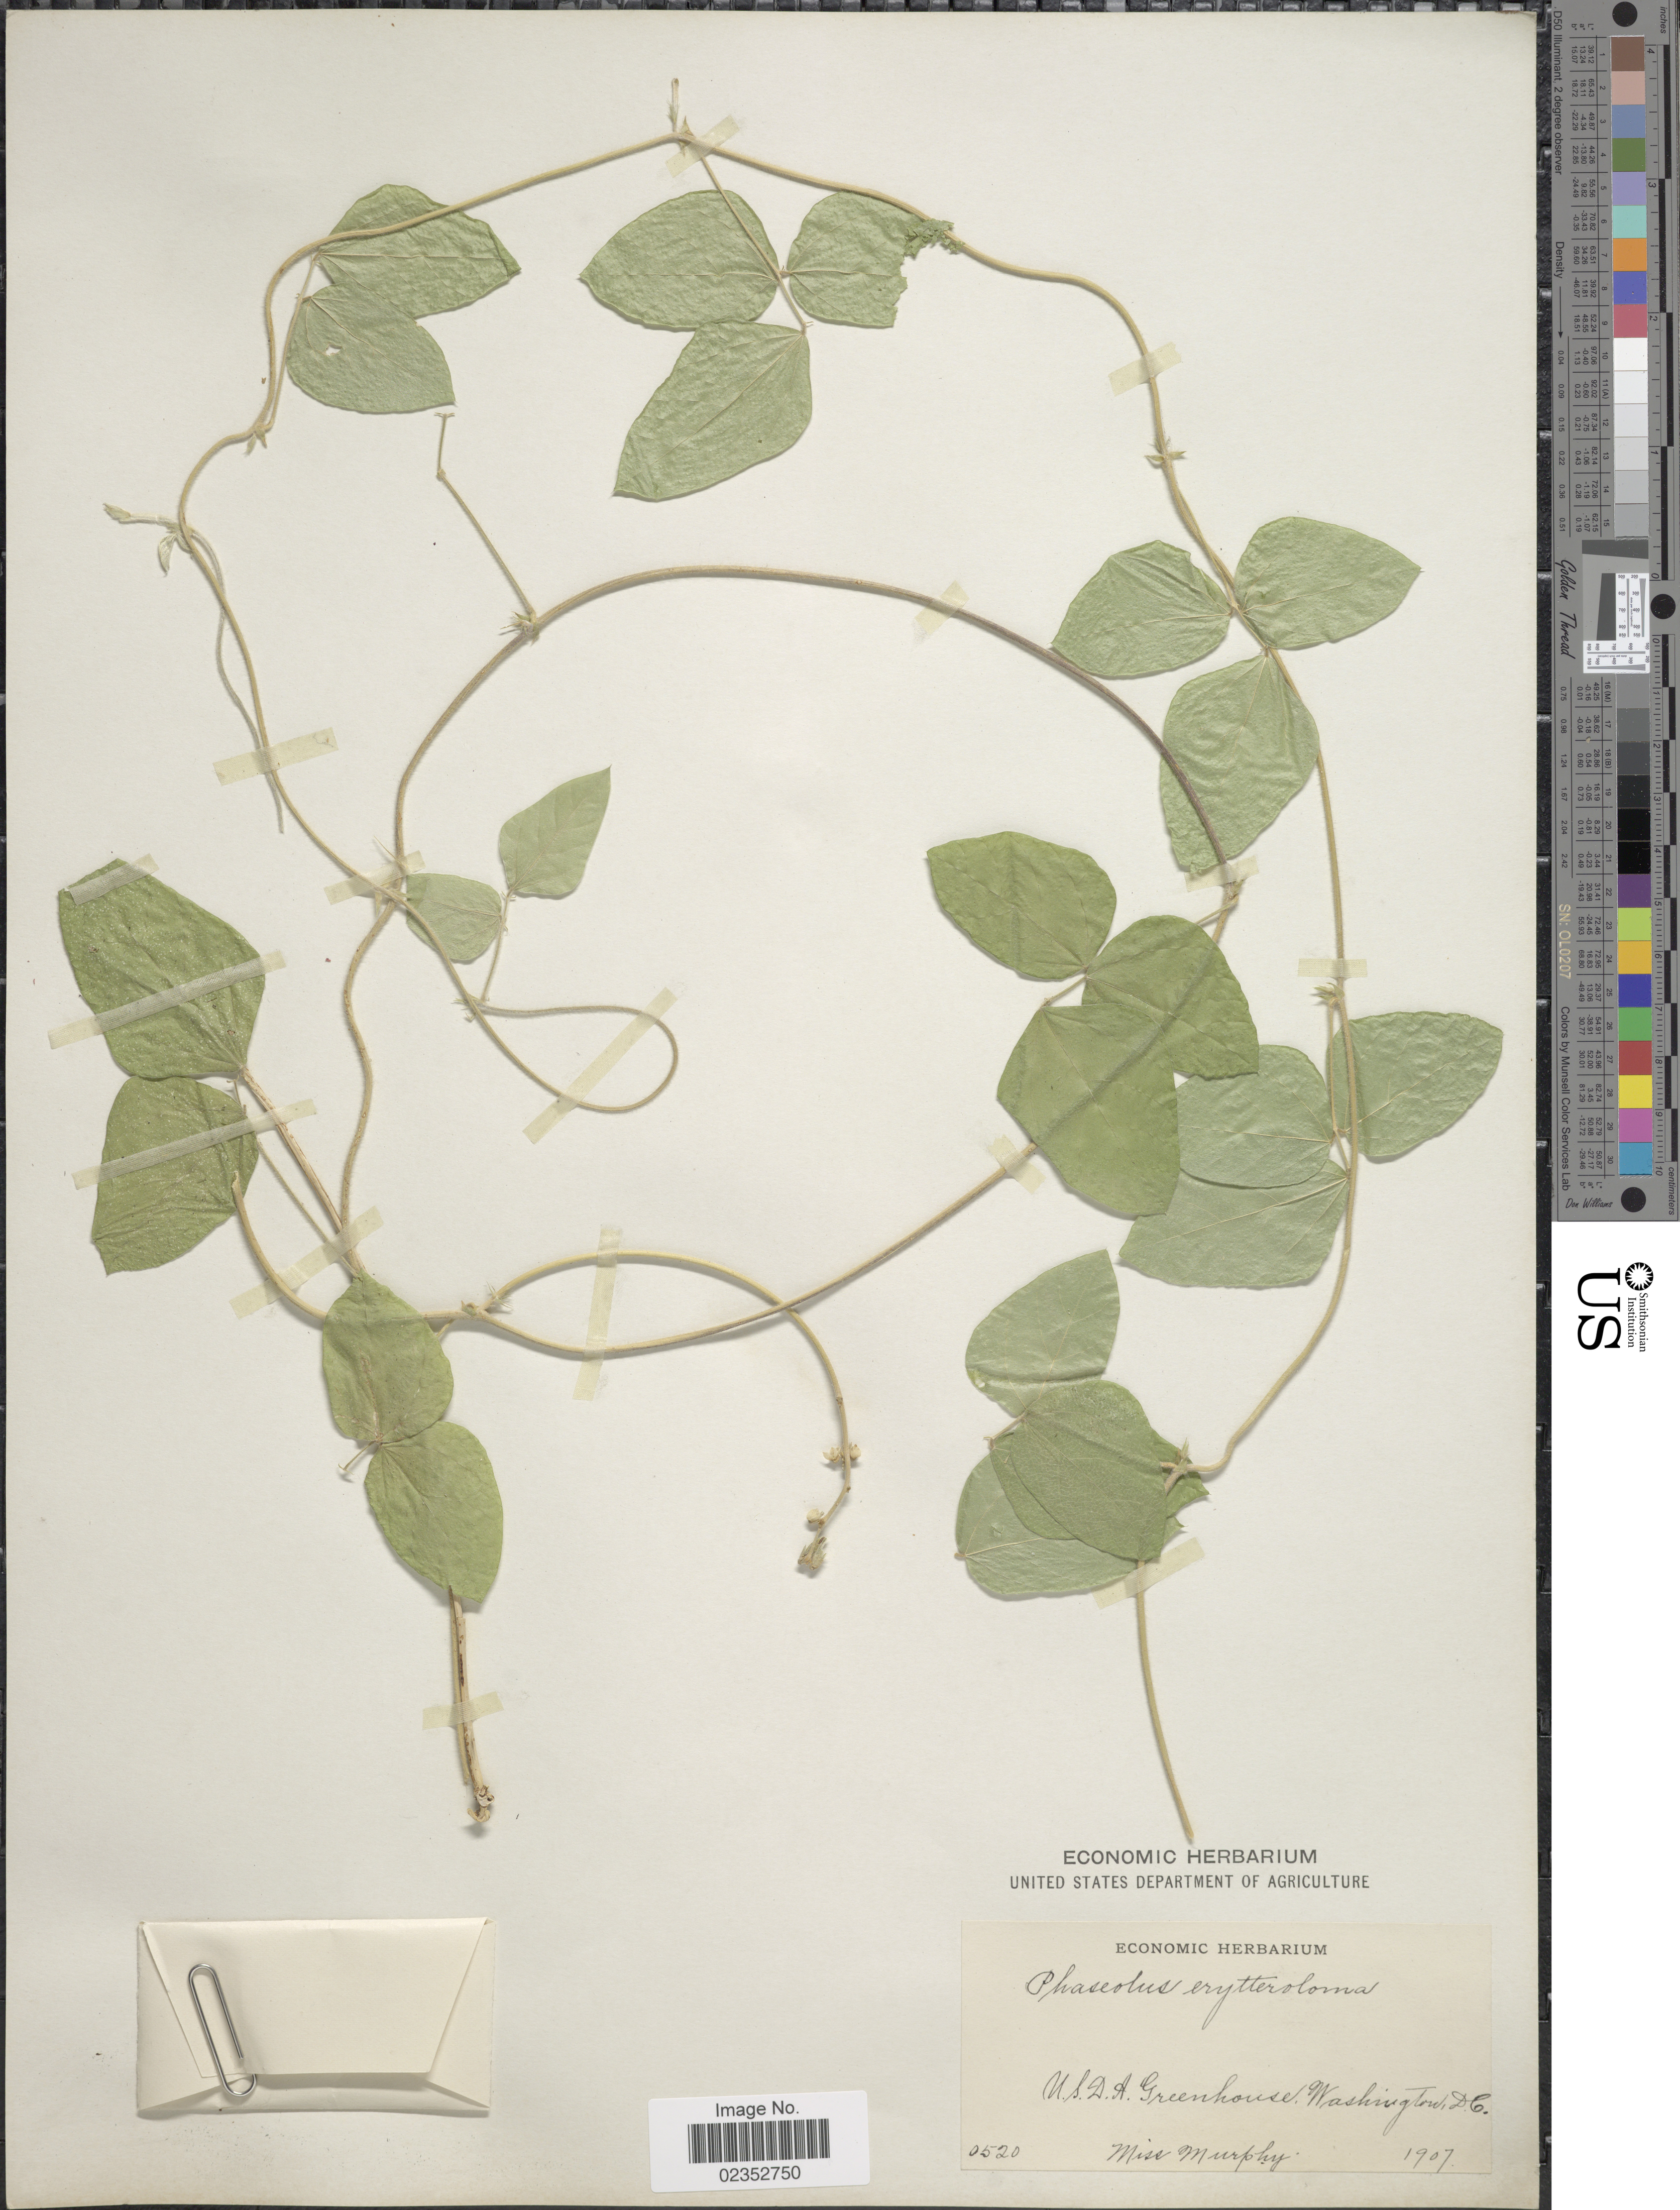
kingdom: Plantae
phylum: Tracheophyta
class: Magnoliopsida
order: Fabales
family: Fabaceae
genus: Macroptilium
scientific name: Macroptilium erythroloma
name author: (Mart. ex Benth.) Urb.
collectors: -. Murphy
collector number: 0520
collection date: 1907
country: United States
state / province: District of Columbia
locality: U.S.D.A. Greenhouse, Washington, D.C.